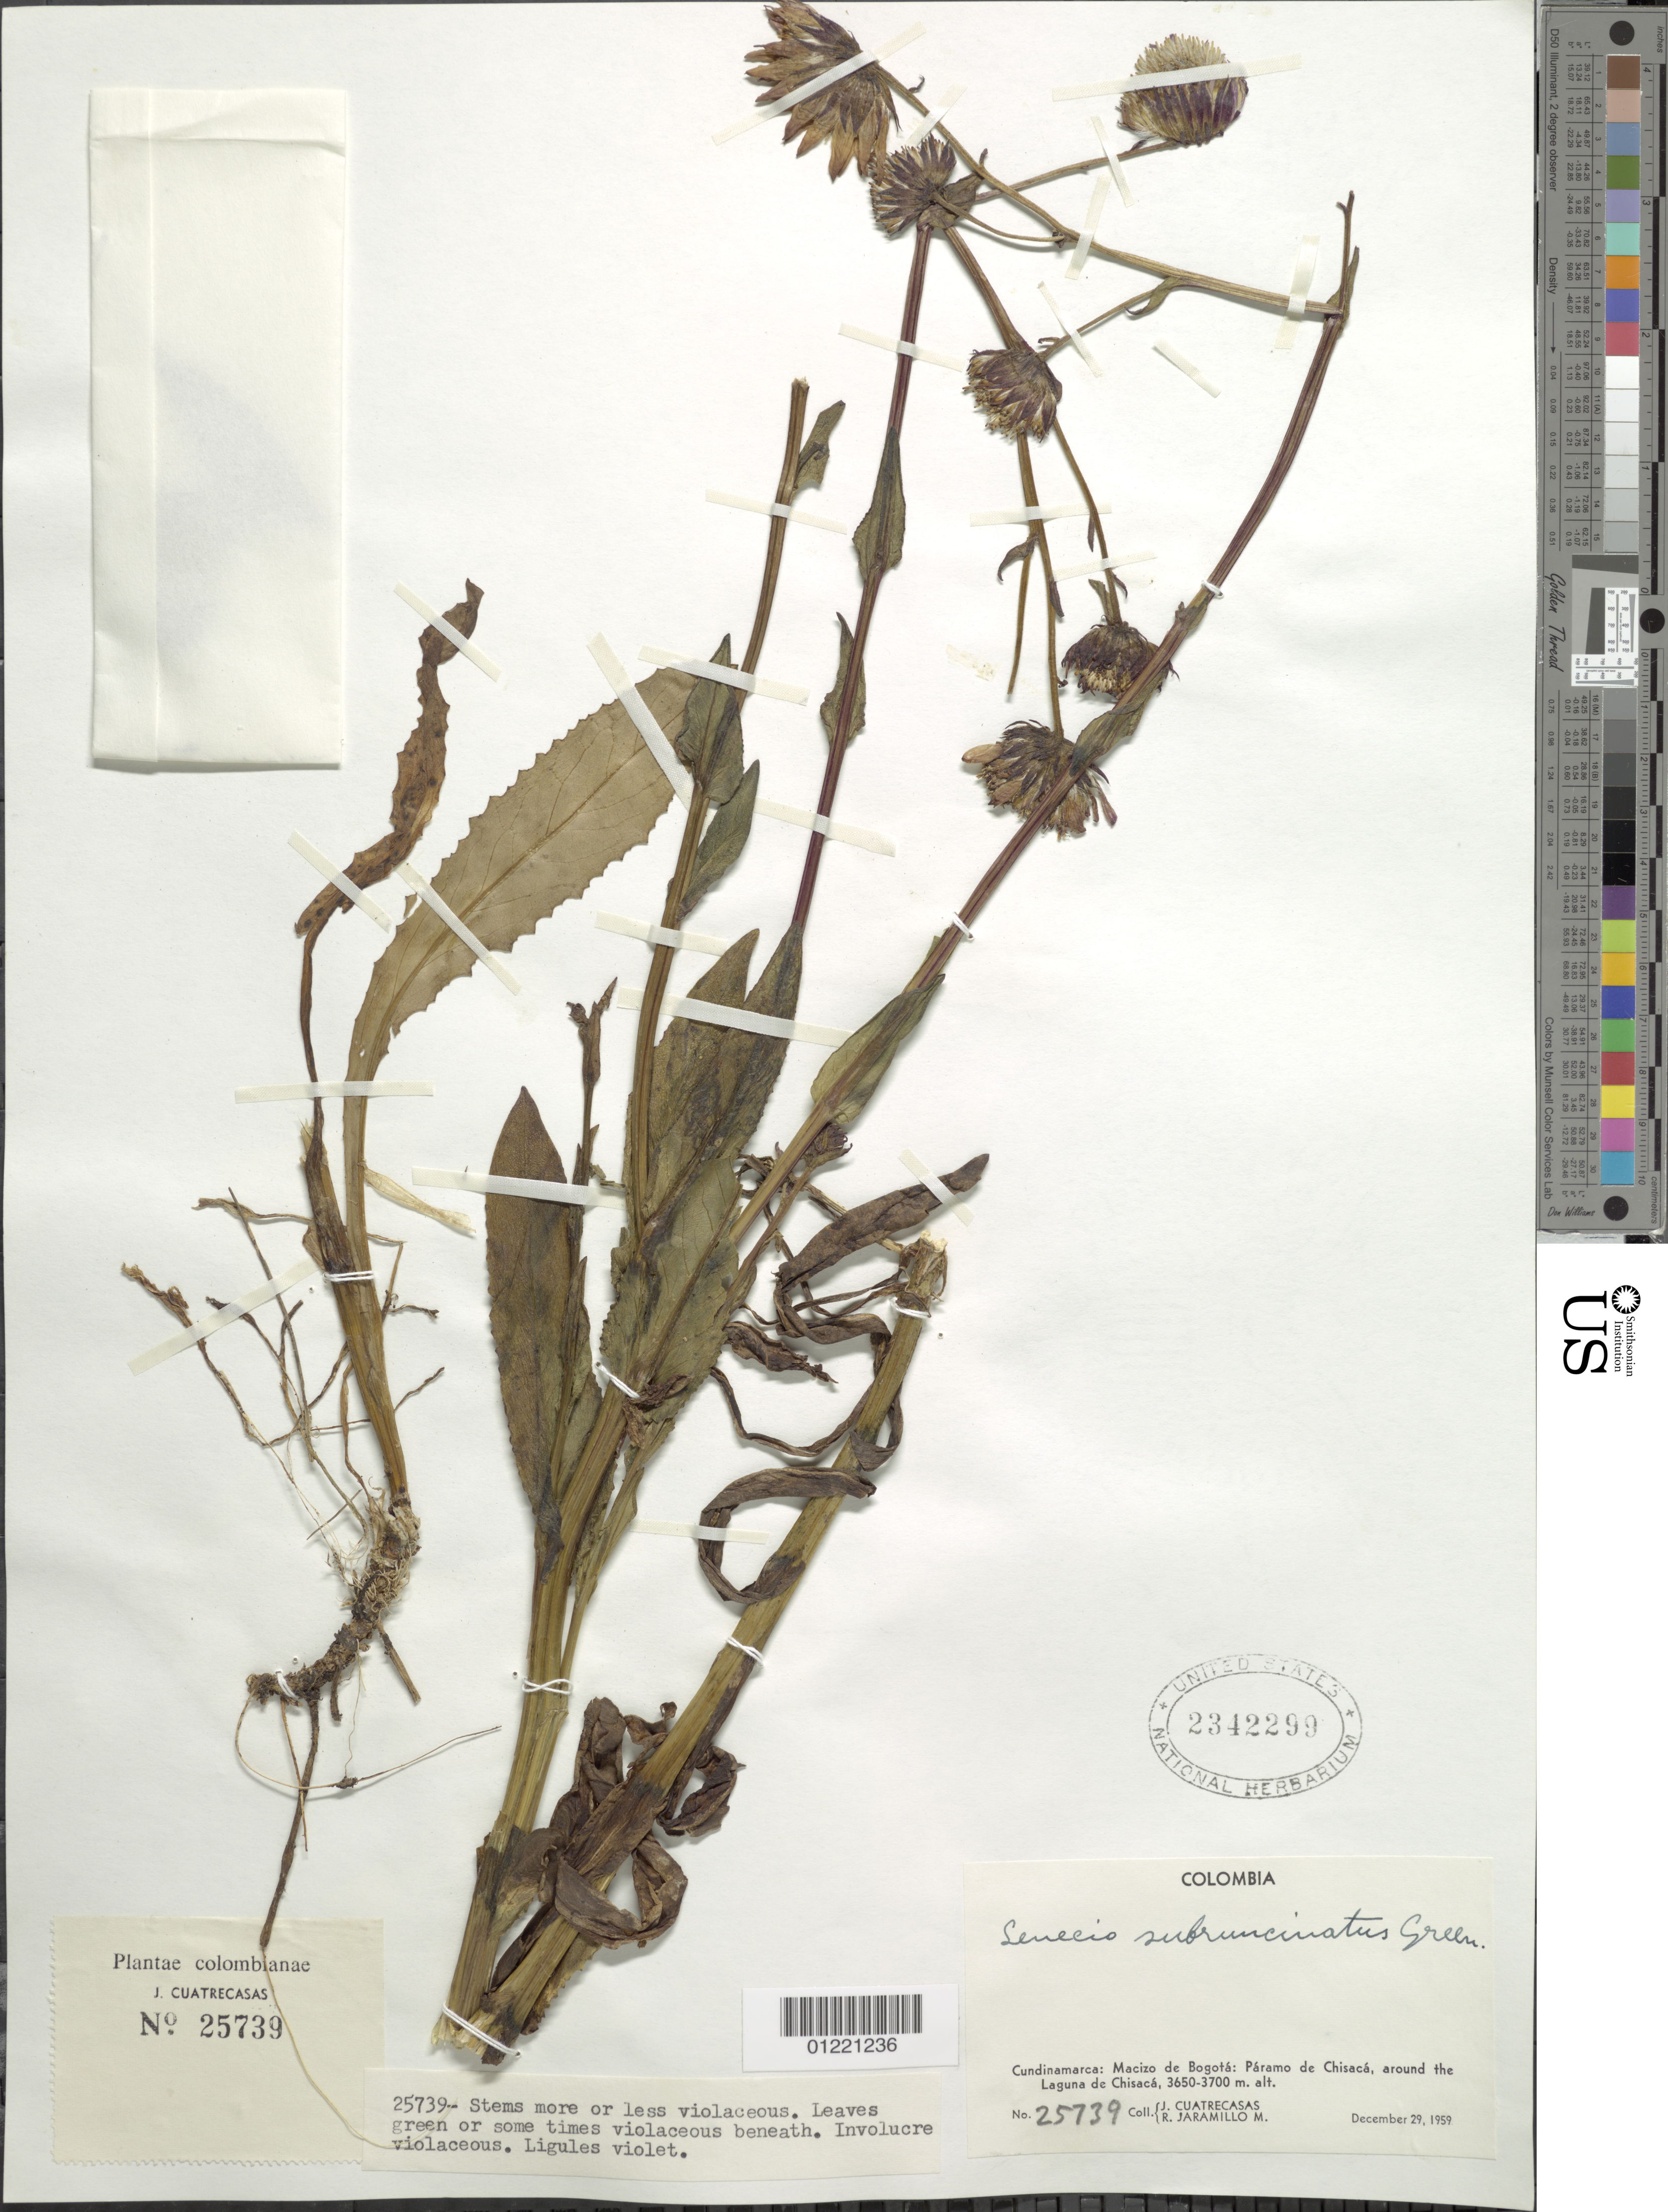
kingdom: Plantae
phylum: Tracheophyta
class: Magnoliopsida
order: Asterales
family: Asteraceae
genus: Senecio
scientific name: Senecio subruncinatus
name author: Greenm.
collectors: J. Cuatrecasas & R. Jaramillo M.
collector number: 25739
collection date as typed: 29 Dec 1959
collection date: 1959-12-29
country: Colombia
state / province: Cundinamarca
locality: Macizo de Bogotá, Páramo de Chisacá, around Laguna de Chisacá.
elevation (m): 3650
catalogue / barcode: US 2342299